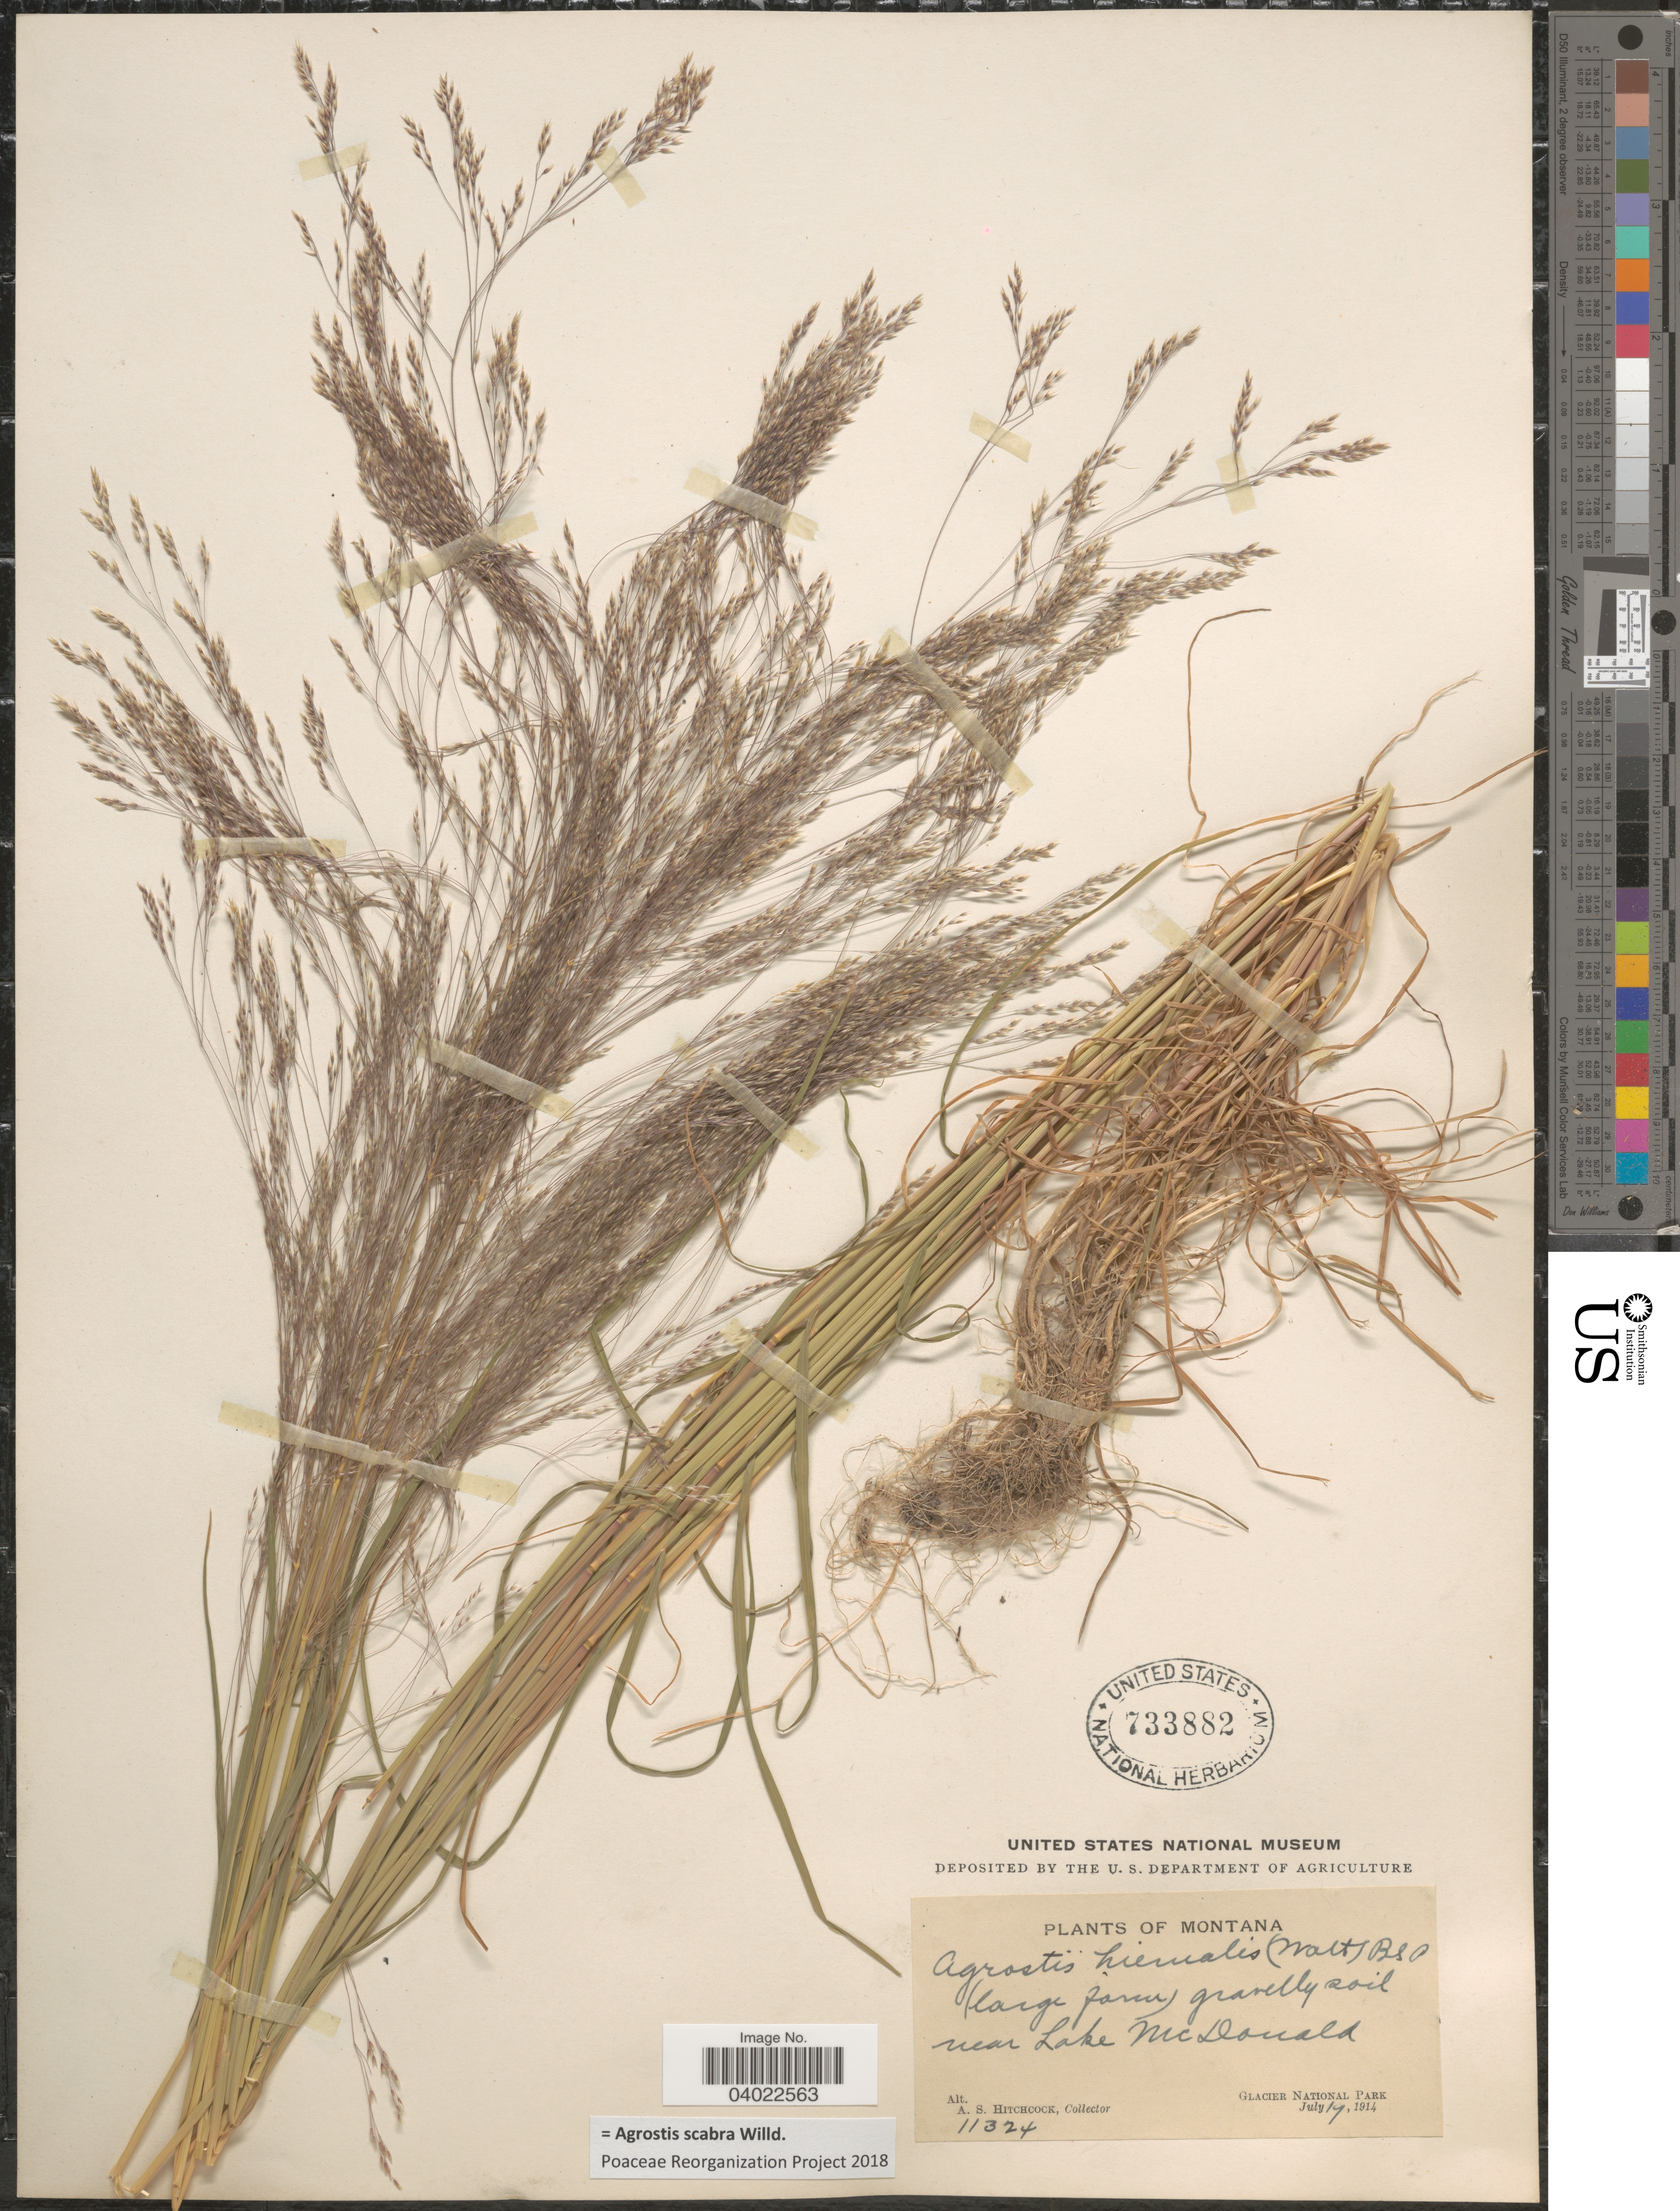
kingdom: Plantae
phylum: Tracheophyta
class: Liliopsida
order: Poales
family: Poaceae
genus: Agrostis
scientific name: Agrostis scabra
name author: Willd.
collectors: A. S. Hitchcock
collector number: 11324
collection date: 1914-07-19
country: United States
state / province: Montana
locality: Near Lake McDonald. Glacier National Park.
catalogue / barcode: US 733882